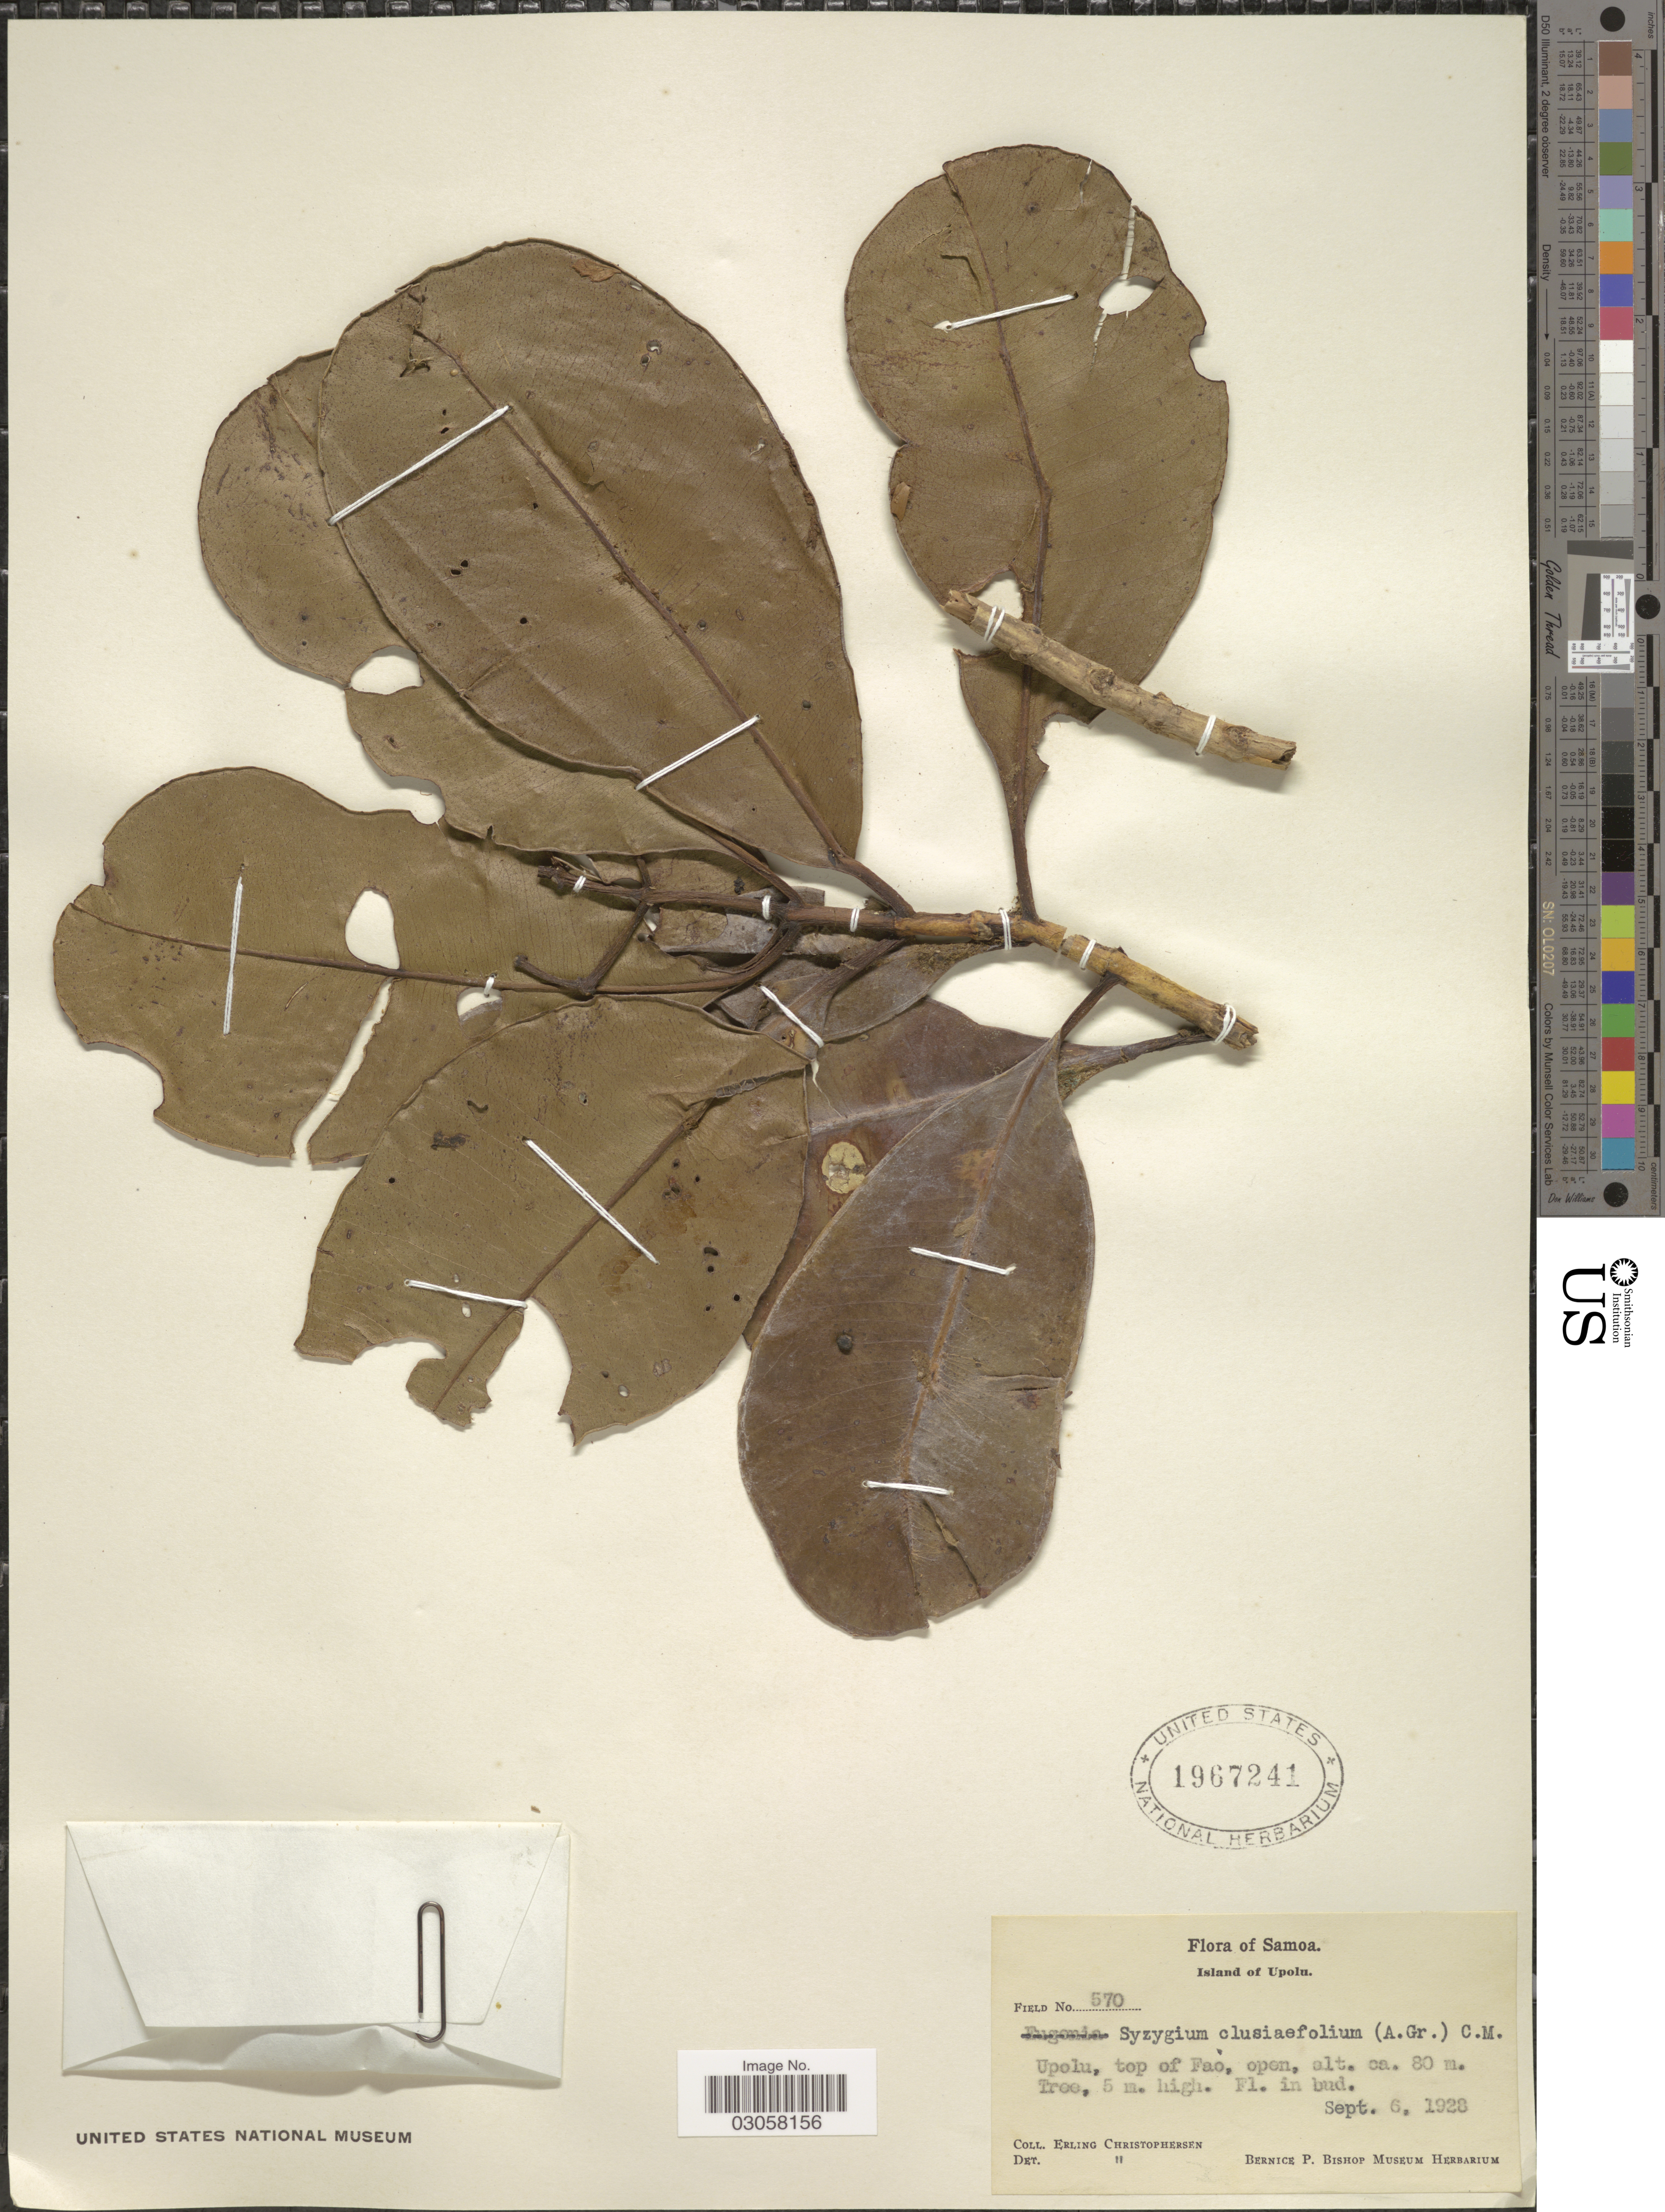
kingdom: Plantae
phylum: Tracheophyta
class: Magnoliopsida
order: Myrtales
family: Myrtaceae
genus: Syzygium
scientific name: Syzygium clusiifolium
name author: (A. Gray) Müll. Stuttg.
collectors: E. Christophersen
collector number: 570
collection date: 1928-09-06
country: Samoa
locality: Samoa, Island of Upolu. Top of Fao.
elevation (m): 80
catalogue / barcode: US 1967241